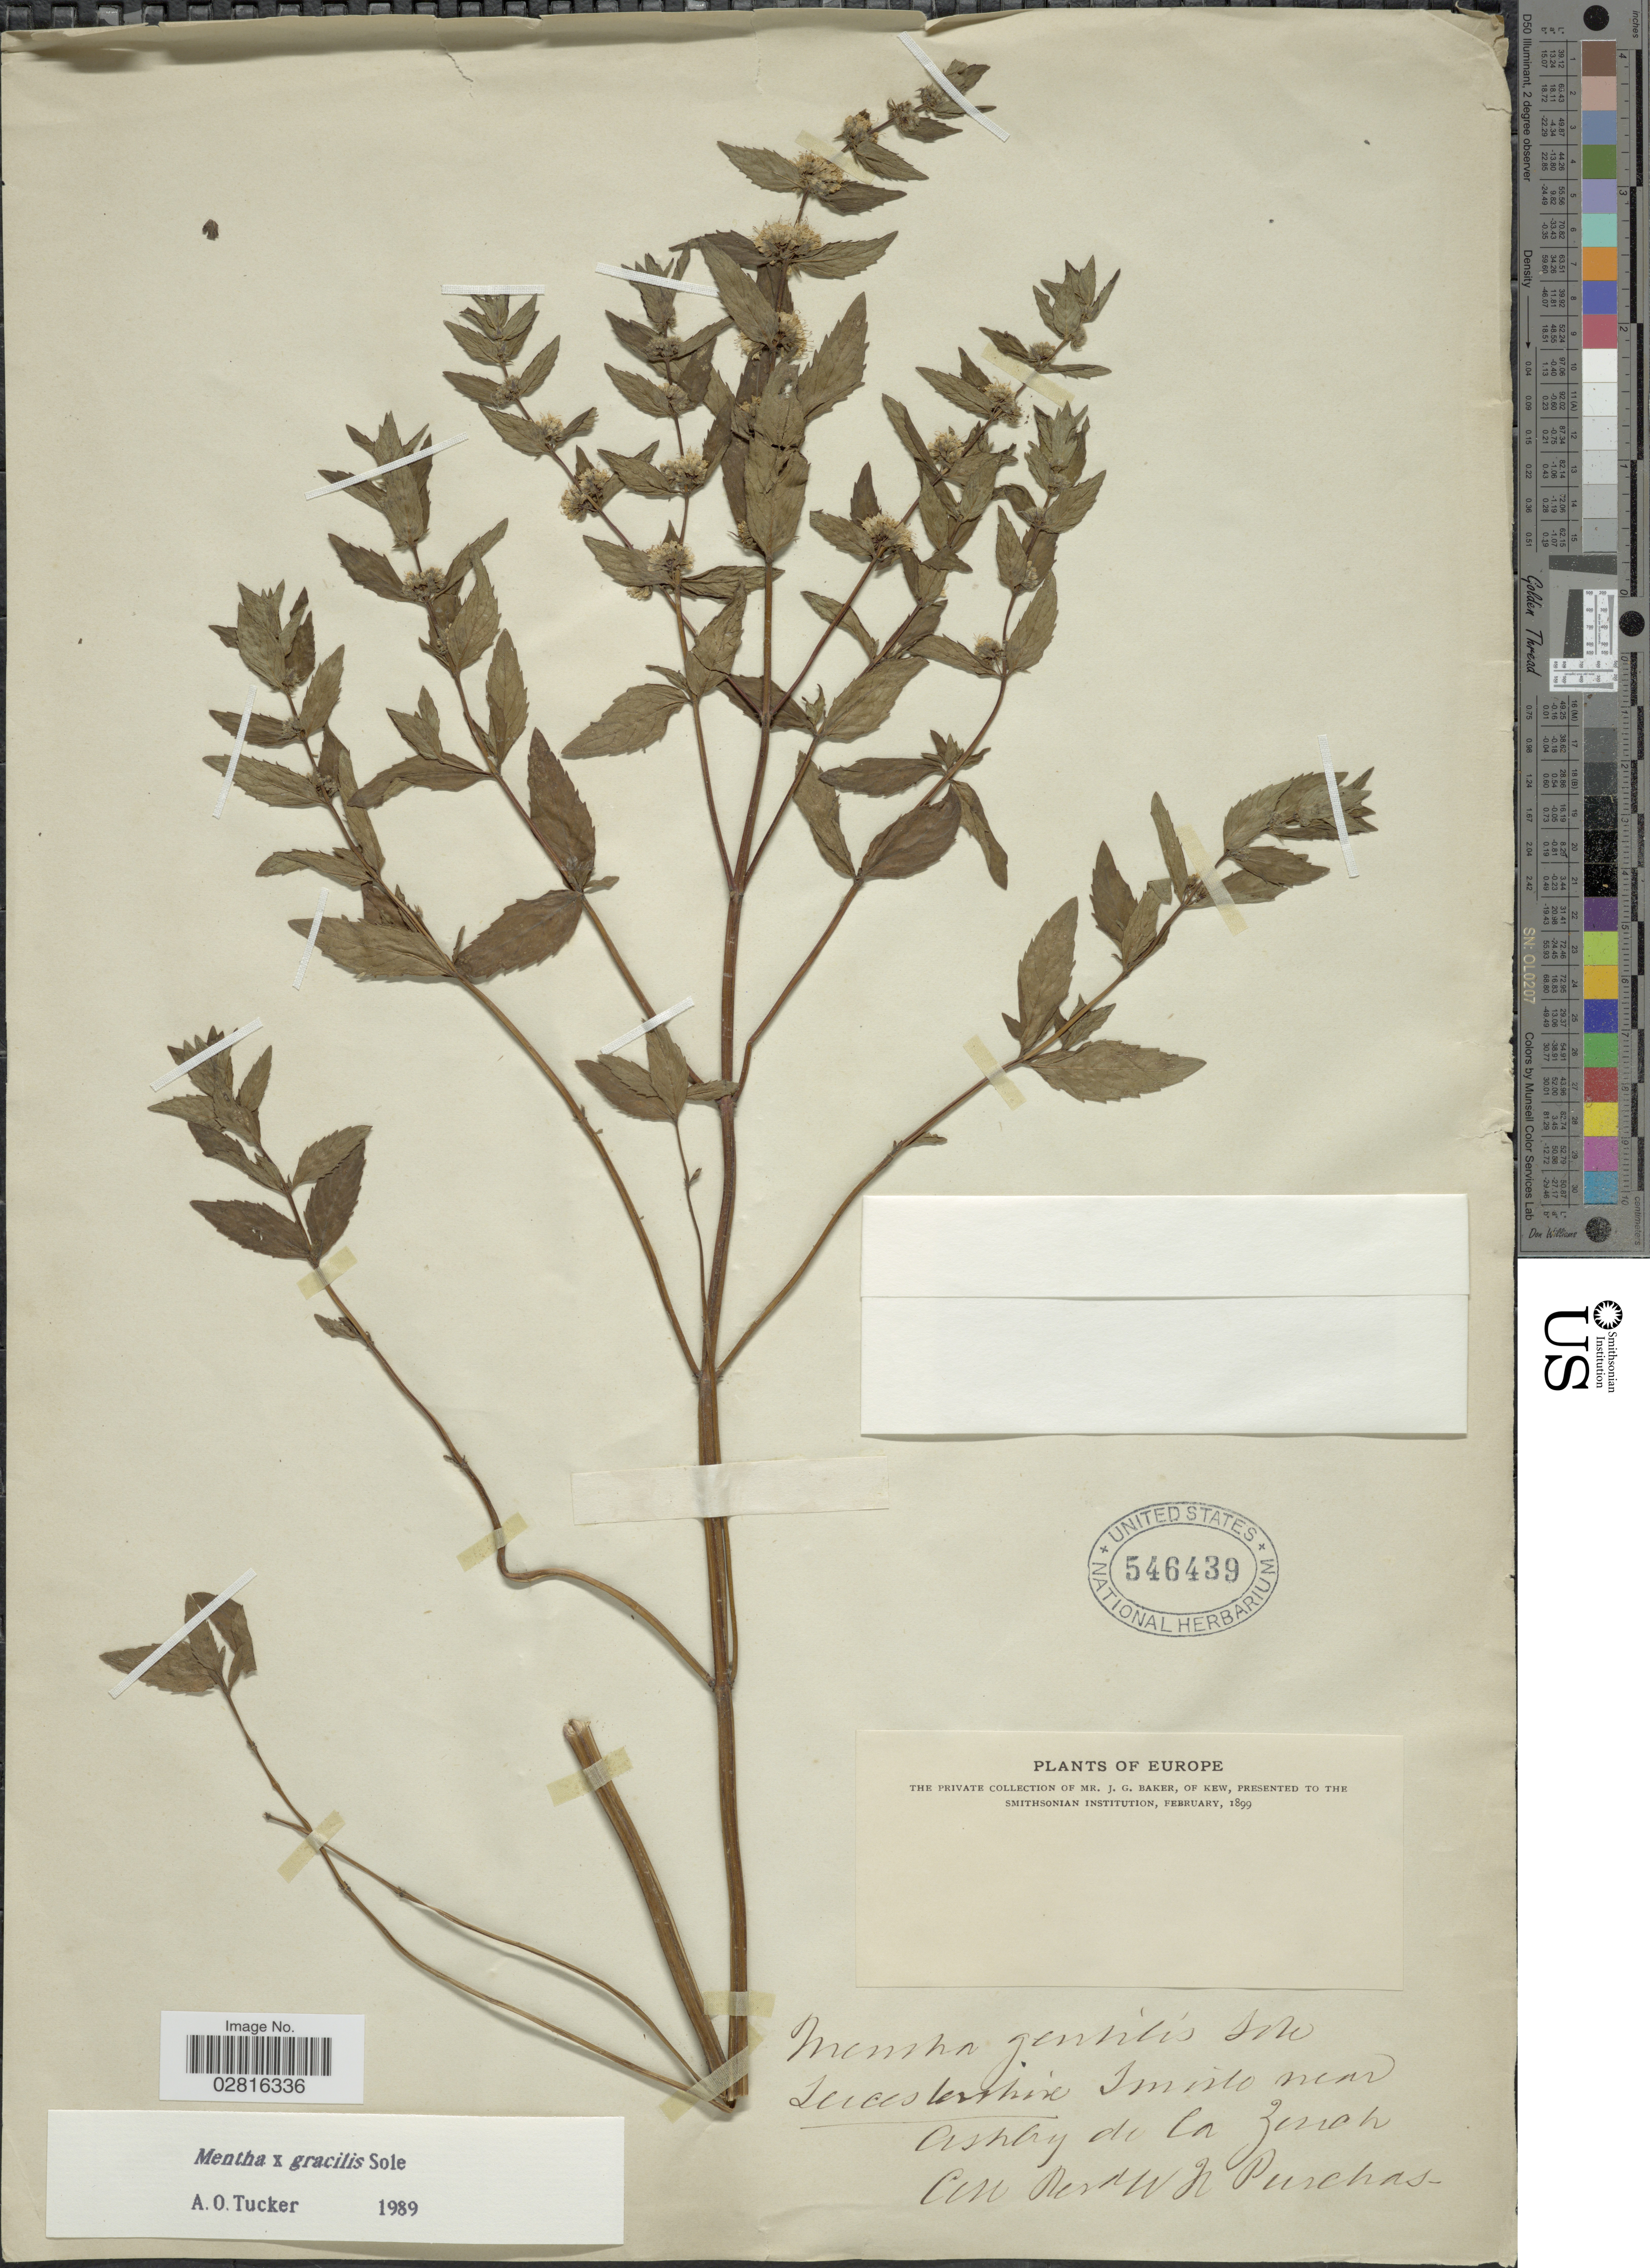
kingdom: Plantae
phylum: Tracheophyta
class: Magnoliopsida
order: Lamiales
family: Lamiaceae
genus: Mentha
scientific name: Mentha x gracilis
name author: Sole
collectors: W. Purchas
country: United Kingdom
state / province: England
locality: Europe. Leicestershire near Ashby-de-la-Zouch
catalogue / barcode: US 546439